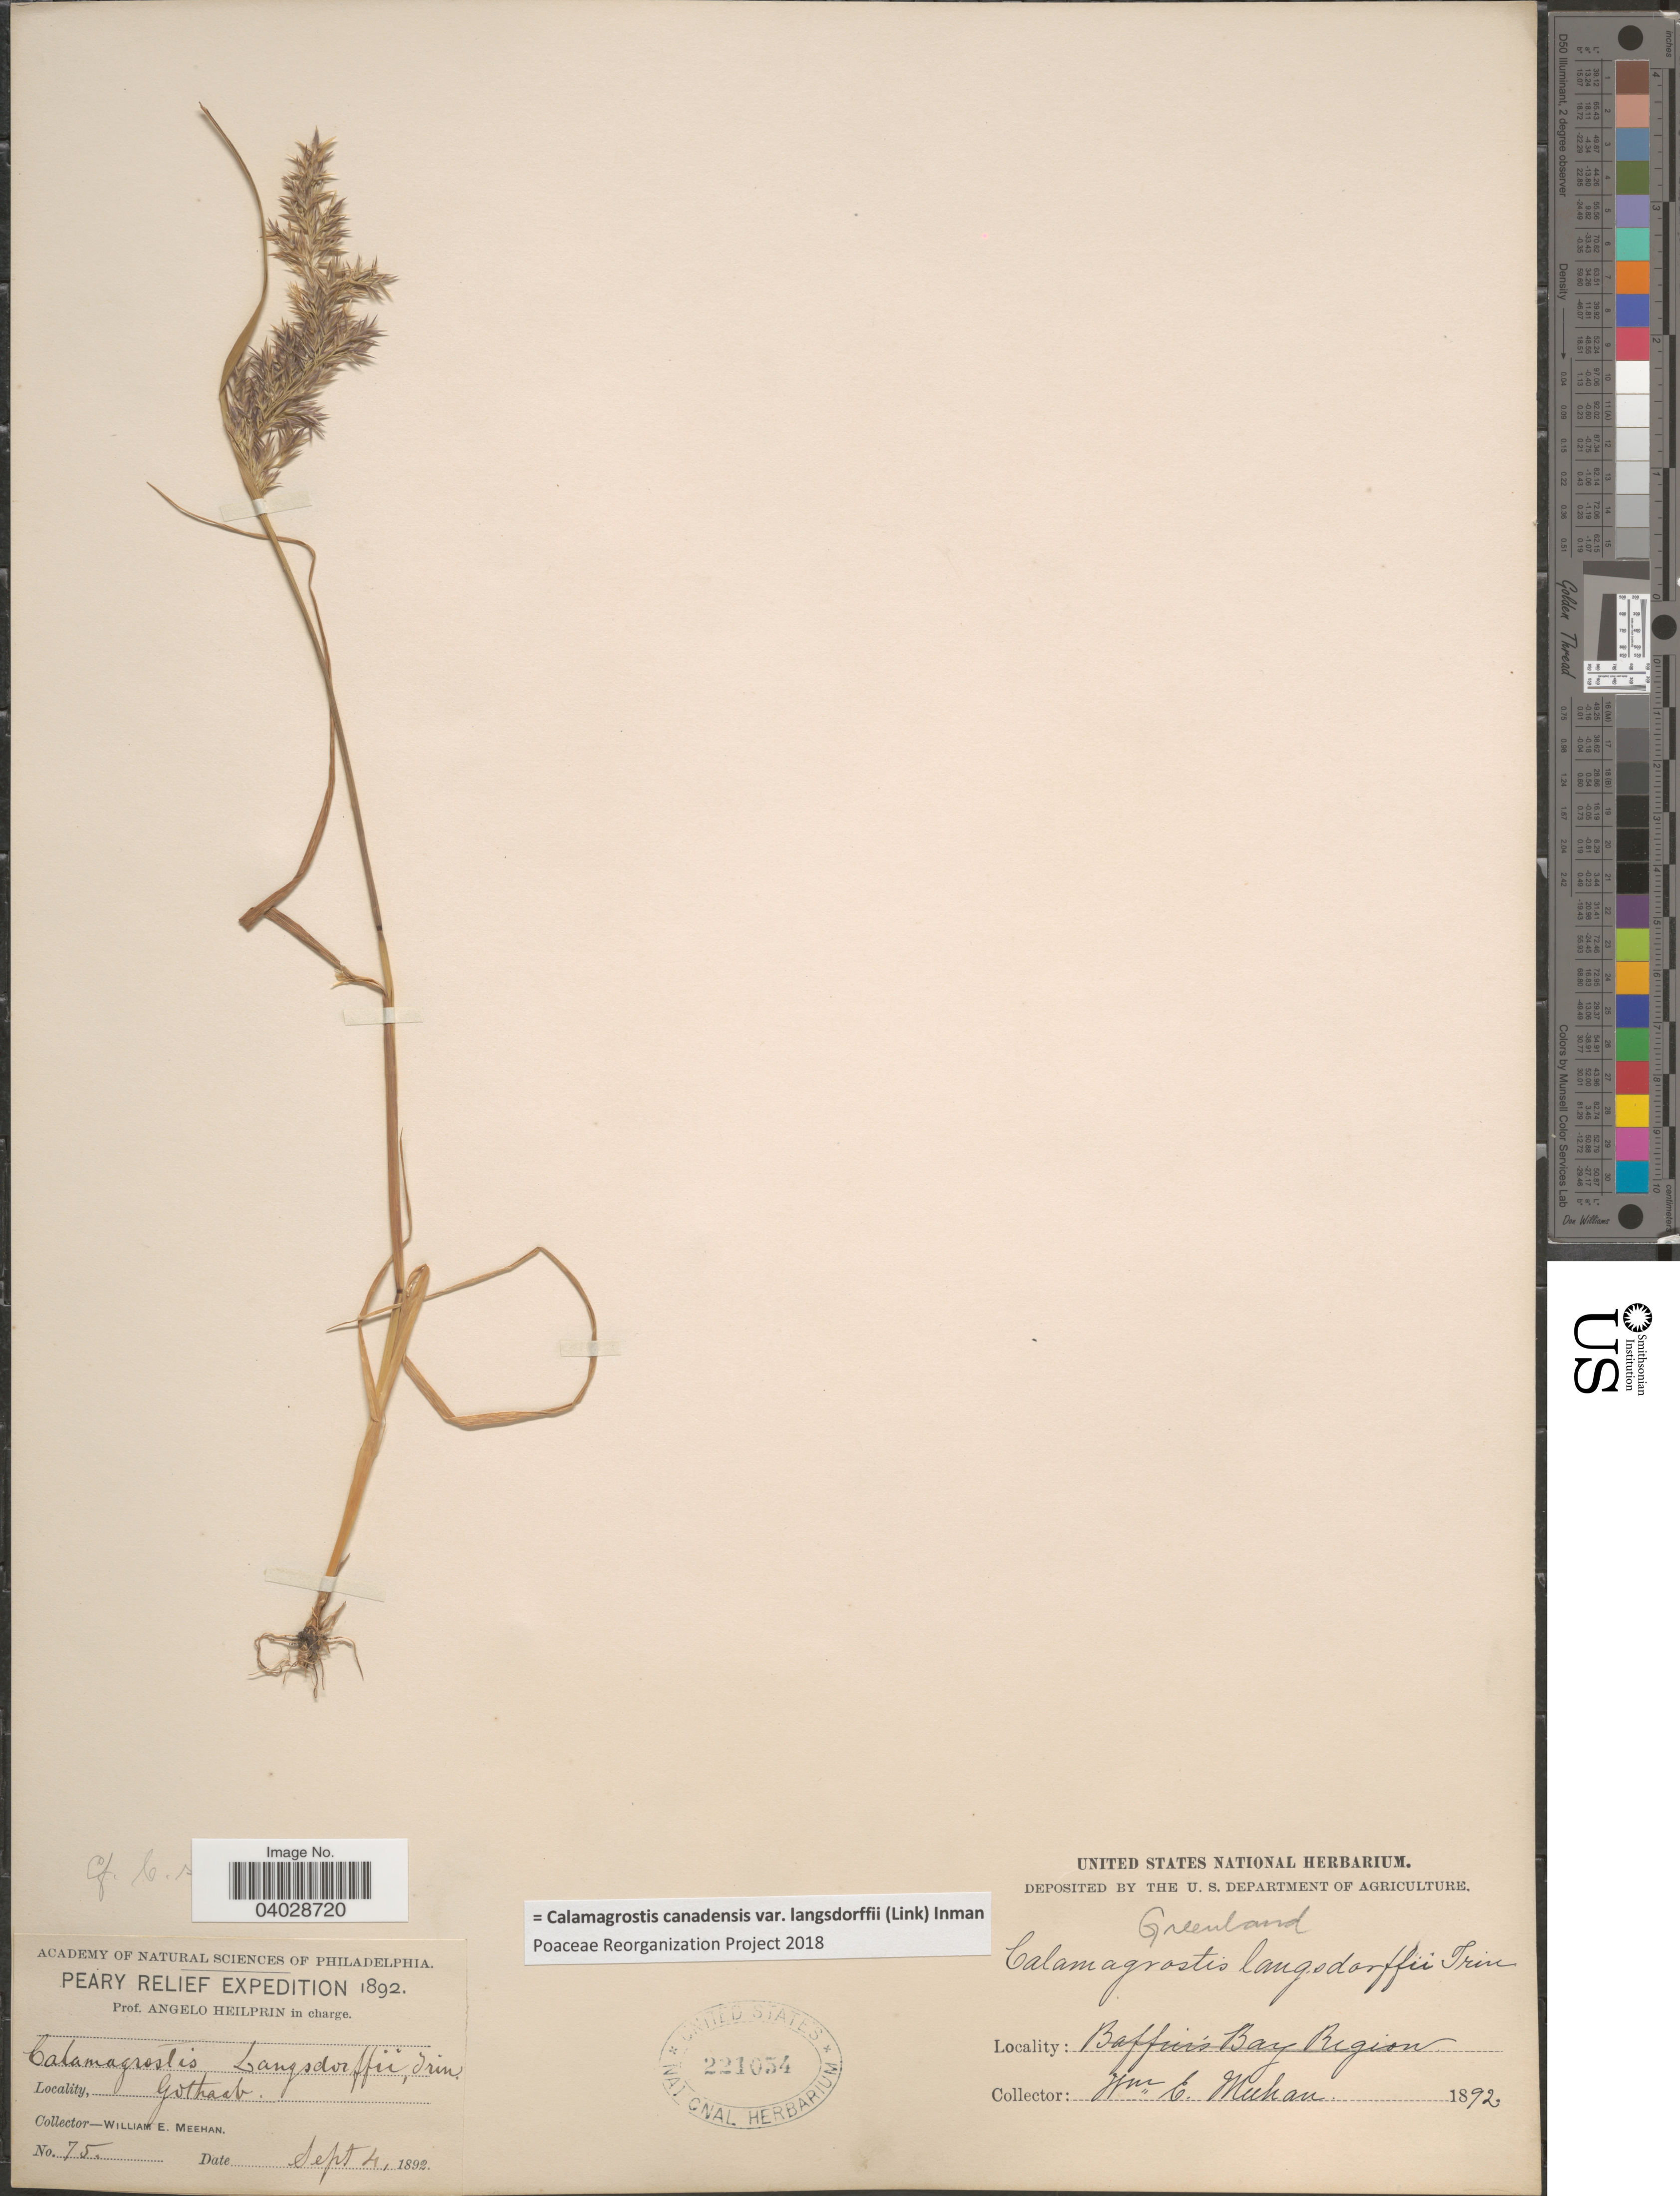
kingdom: Plantae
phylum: Tracheophyta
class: Liliopsida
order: Poales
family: Poaceae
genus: Calamagrostis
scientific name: Calamagrostis canadensis var. langsdorffii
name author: (Link) Inman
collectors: W. Meehan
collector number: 75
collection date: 1892-09-04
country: Greenland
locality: Gothaab.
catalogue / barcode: US 221054